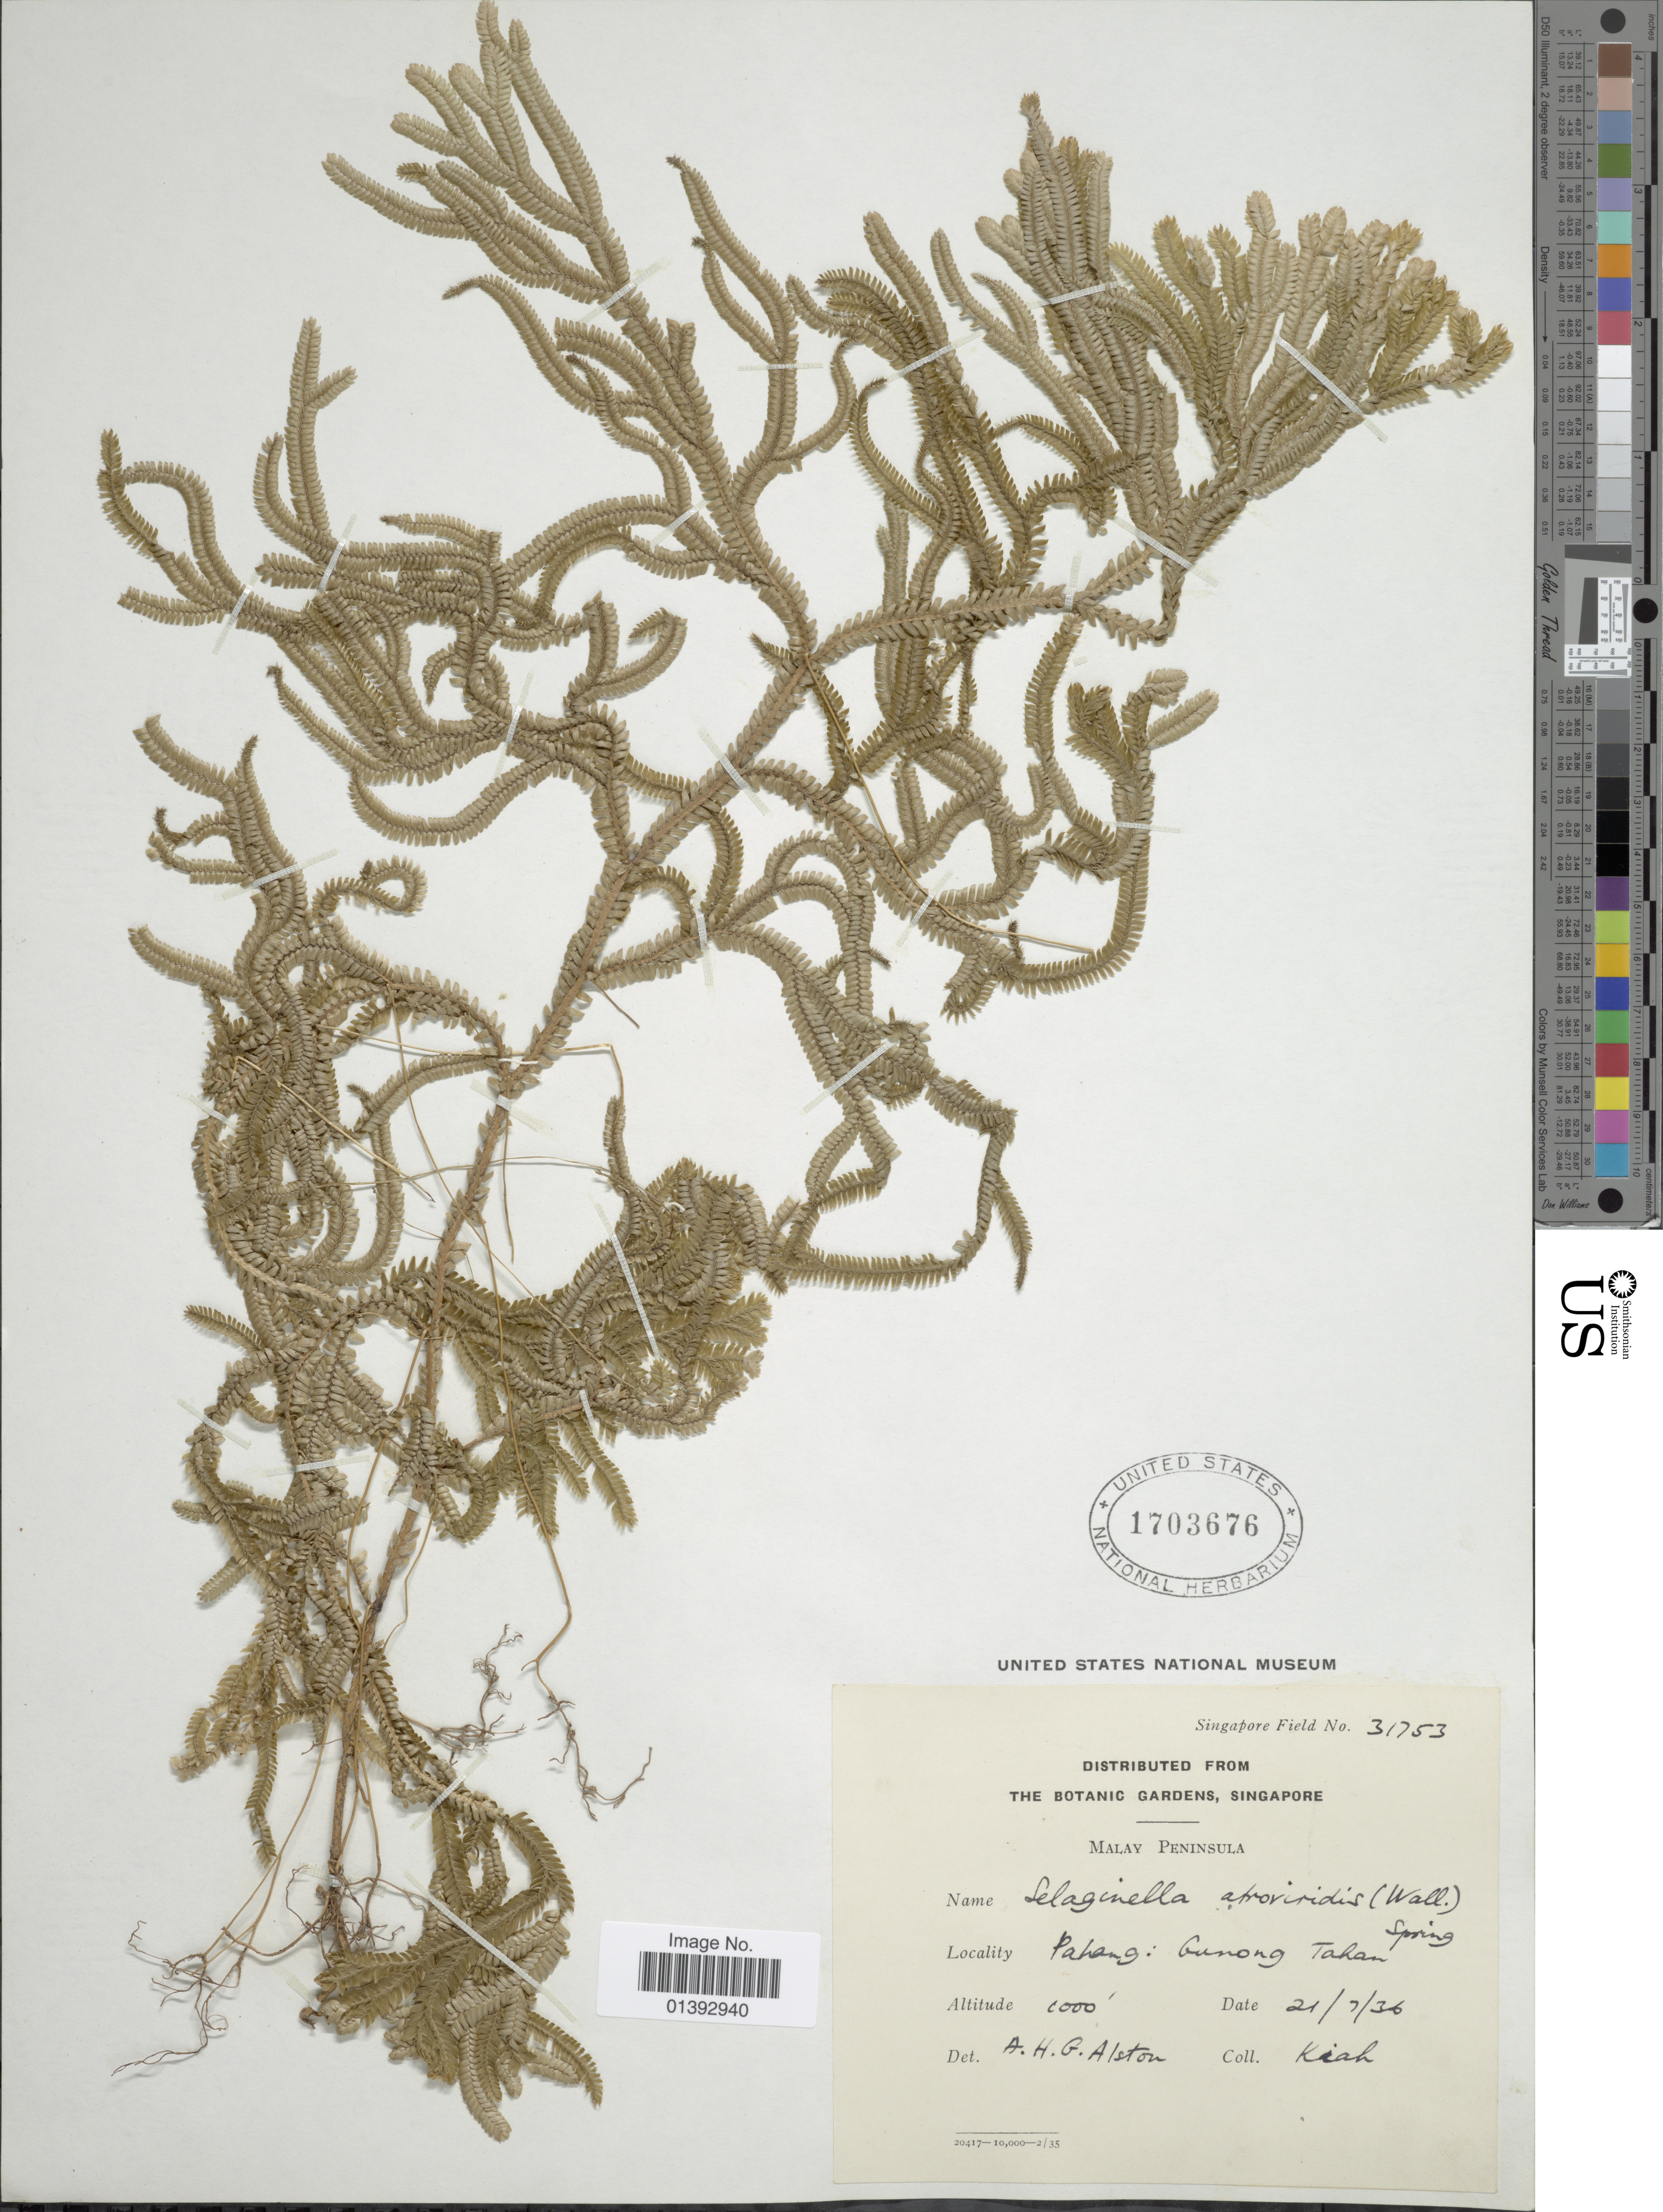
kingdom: Plantae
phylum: Tracheophyta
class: Lycopodiopsida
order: Selaginellales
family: Selaginellaceae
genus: Selaginella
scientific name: Selaginella intermedia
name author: (Blume) Spring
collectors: -. Kiah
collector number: Singapore Field 31753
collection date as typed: Transcribed d/m/y: 21/7/36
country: Malaysia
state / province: Pahang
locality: Gunong Tahan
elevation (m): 305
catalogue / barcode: US 1703676